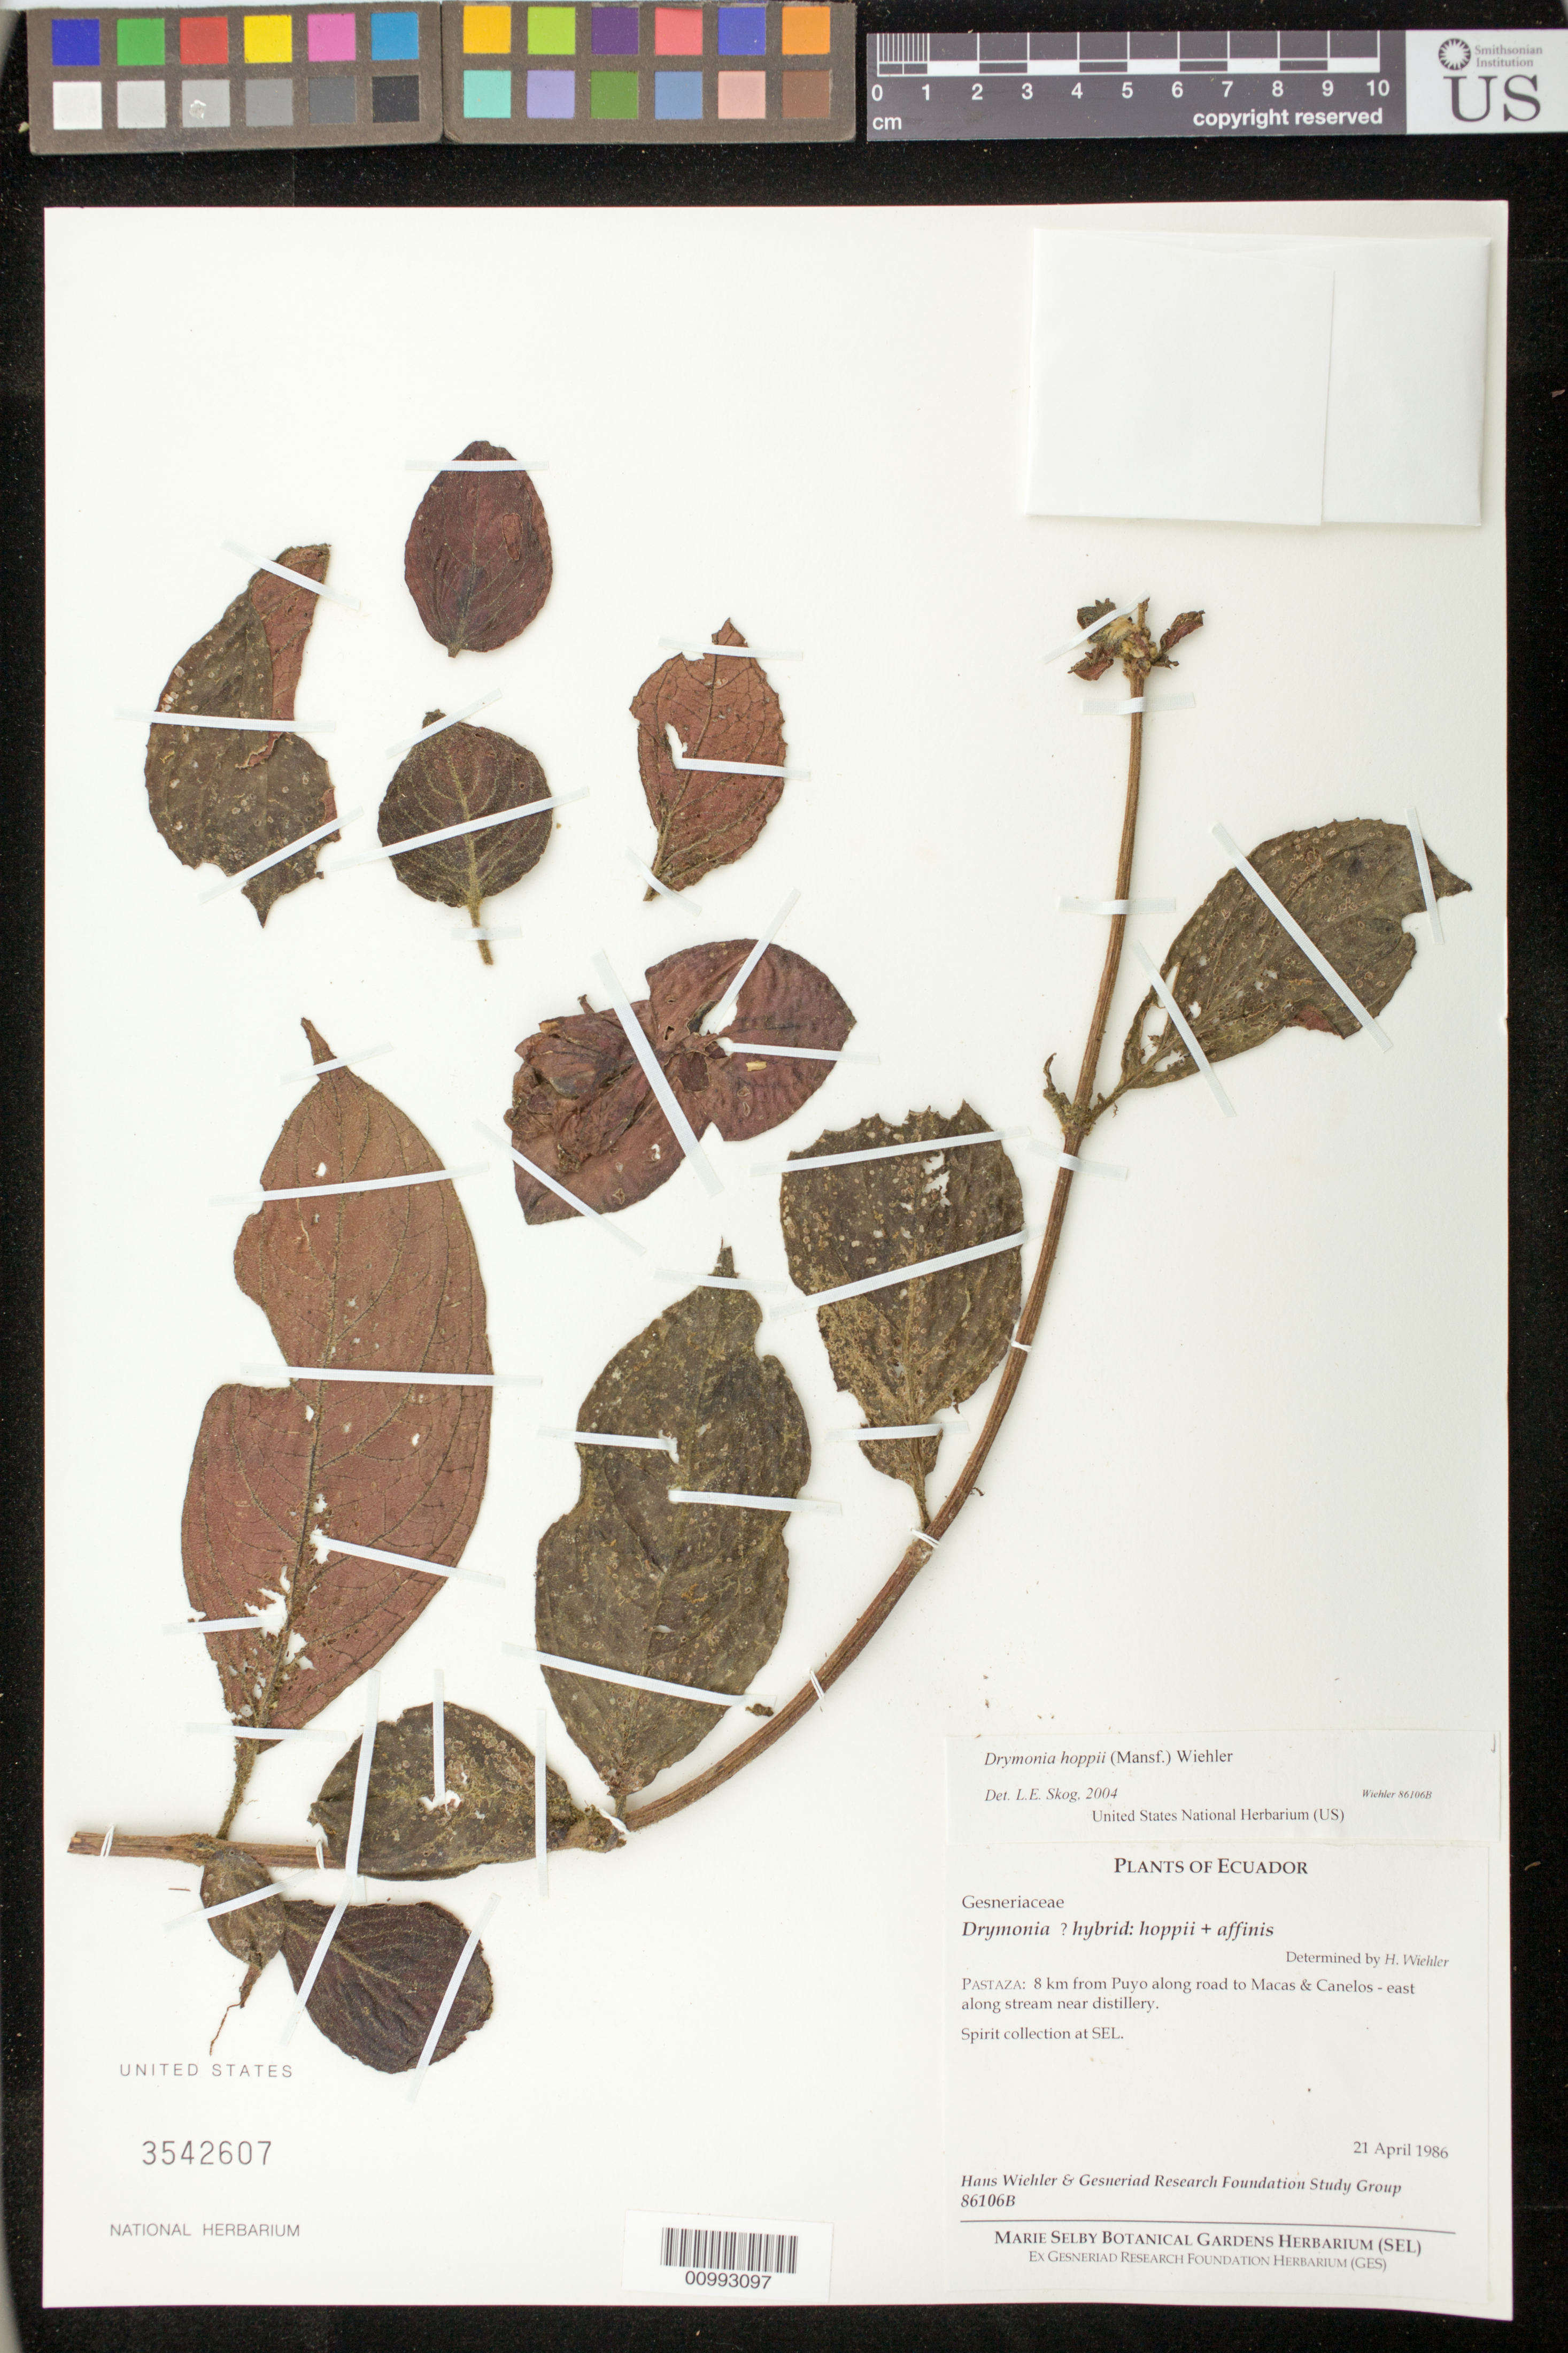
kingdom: Plantae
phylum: Tracheophyta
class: Magnoliopsida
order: Lamiales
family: Gesneriaceae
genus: Drymonia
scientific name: Drymonia hoppii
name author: (Mansf.) Wiehler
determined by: Skog, Laurence E.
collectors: H. J. Wiehler & Gesneriad Research Foundation Study Group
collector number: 86106 B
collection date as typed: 21 Apr 1986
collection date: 1986-04-21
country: Ecuador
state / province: Pastaza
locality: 8 km from Puyo along road to Macas & Canelos - east along stream near distillery.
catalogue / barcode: US 3542607